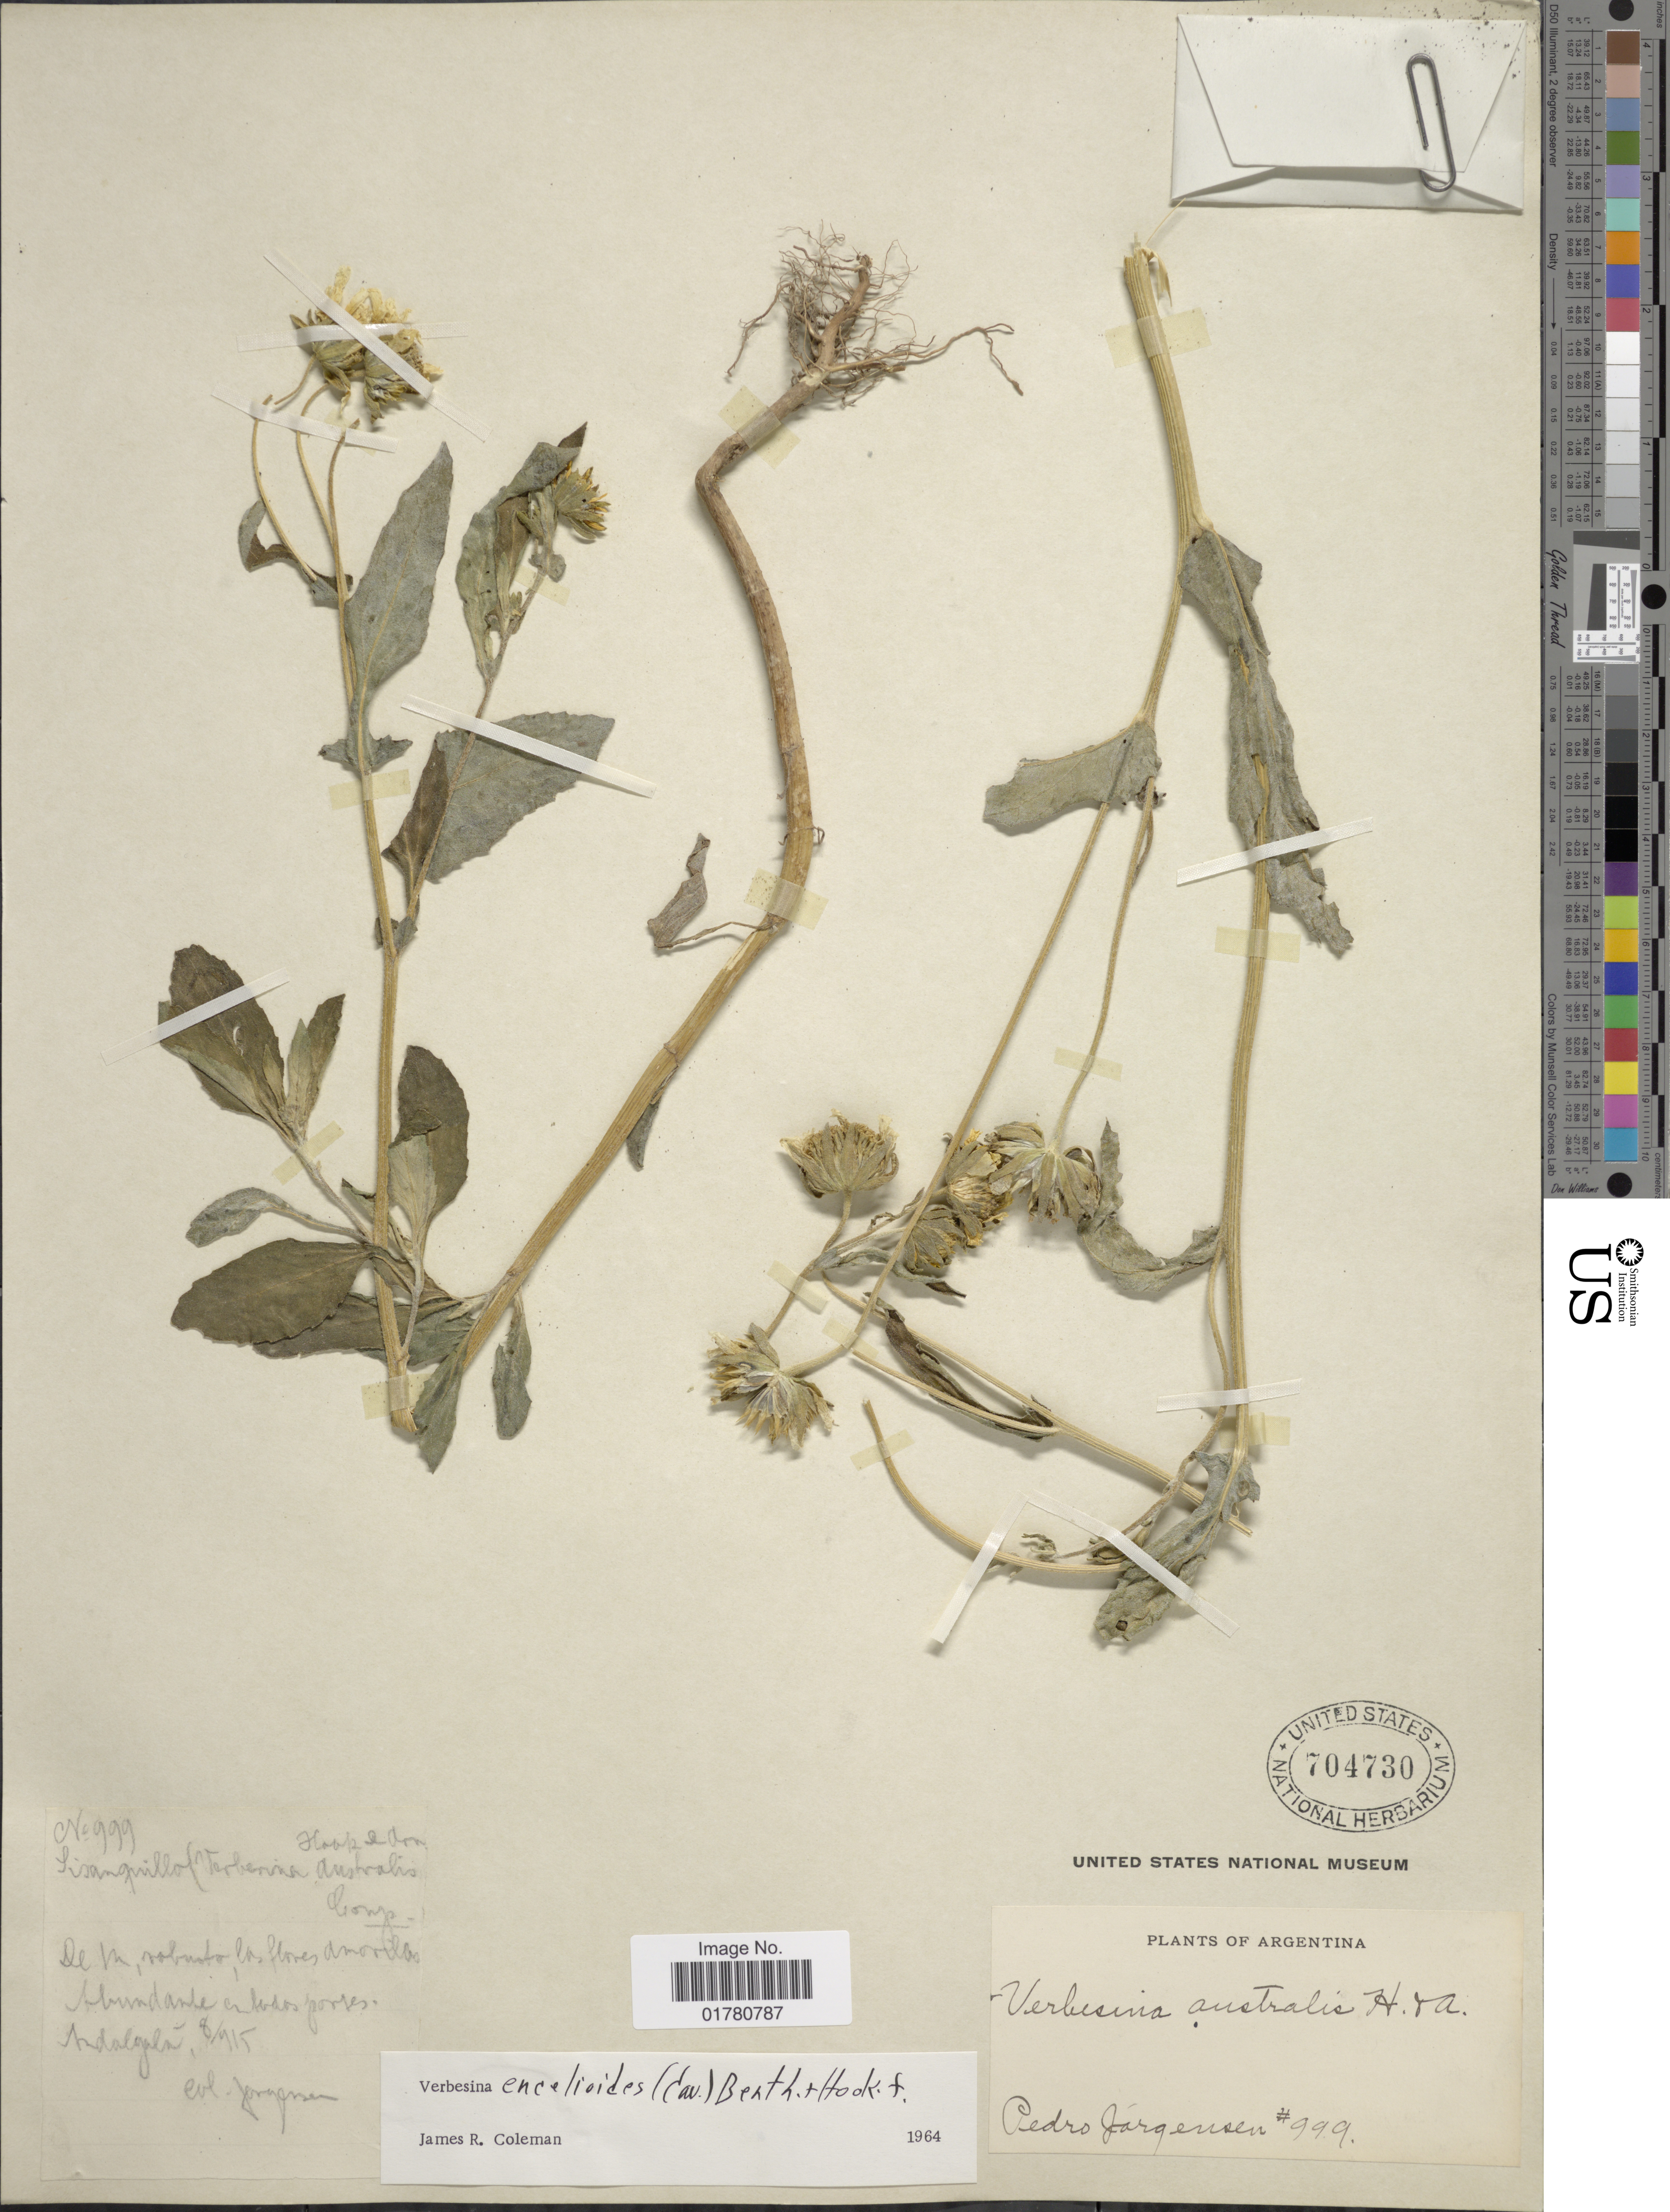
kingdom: Plantae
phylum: Tracheophyta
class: Magnoliopsida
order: Asterales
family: Asteraceae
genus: Verbesina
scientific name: Verbesina encelioides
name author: (Cav.) Benth. & Hook. ex A. Gray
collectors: P. Jörgensen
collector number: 999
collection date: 1915-08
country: Argentina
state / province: Catamarca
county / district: Andalgalá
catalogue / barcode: US 704730